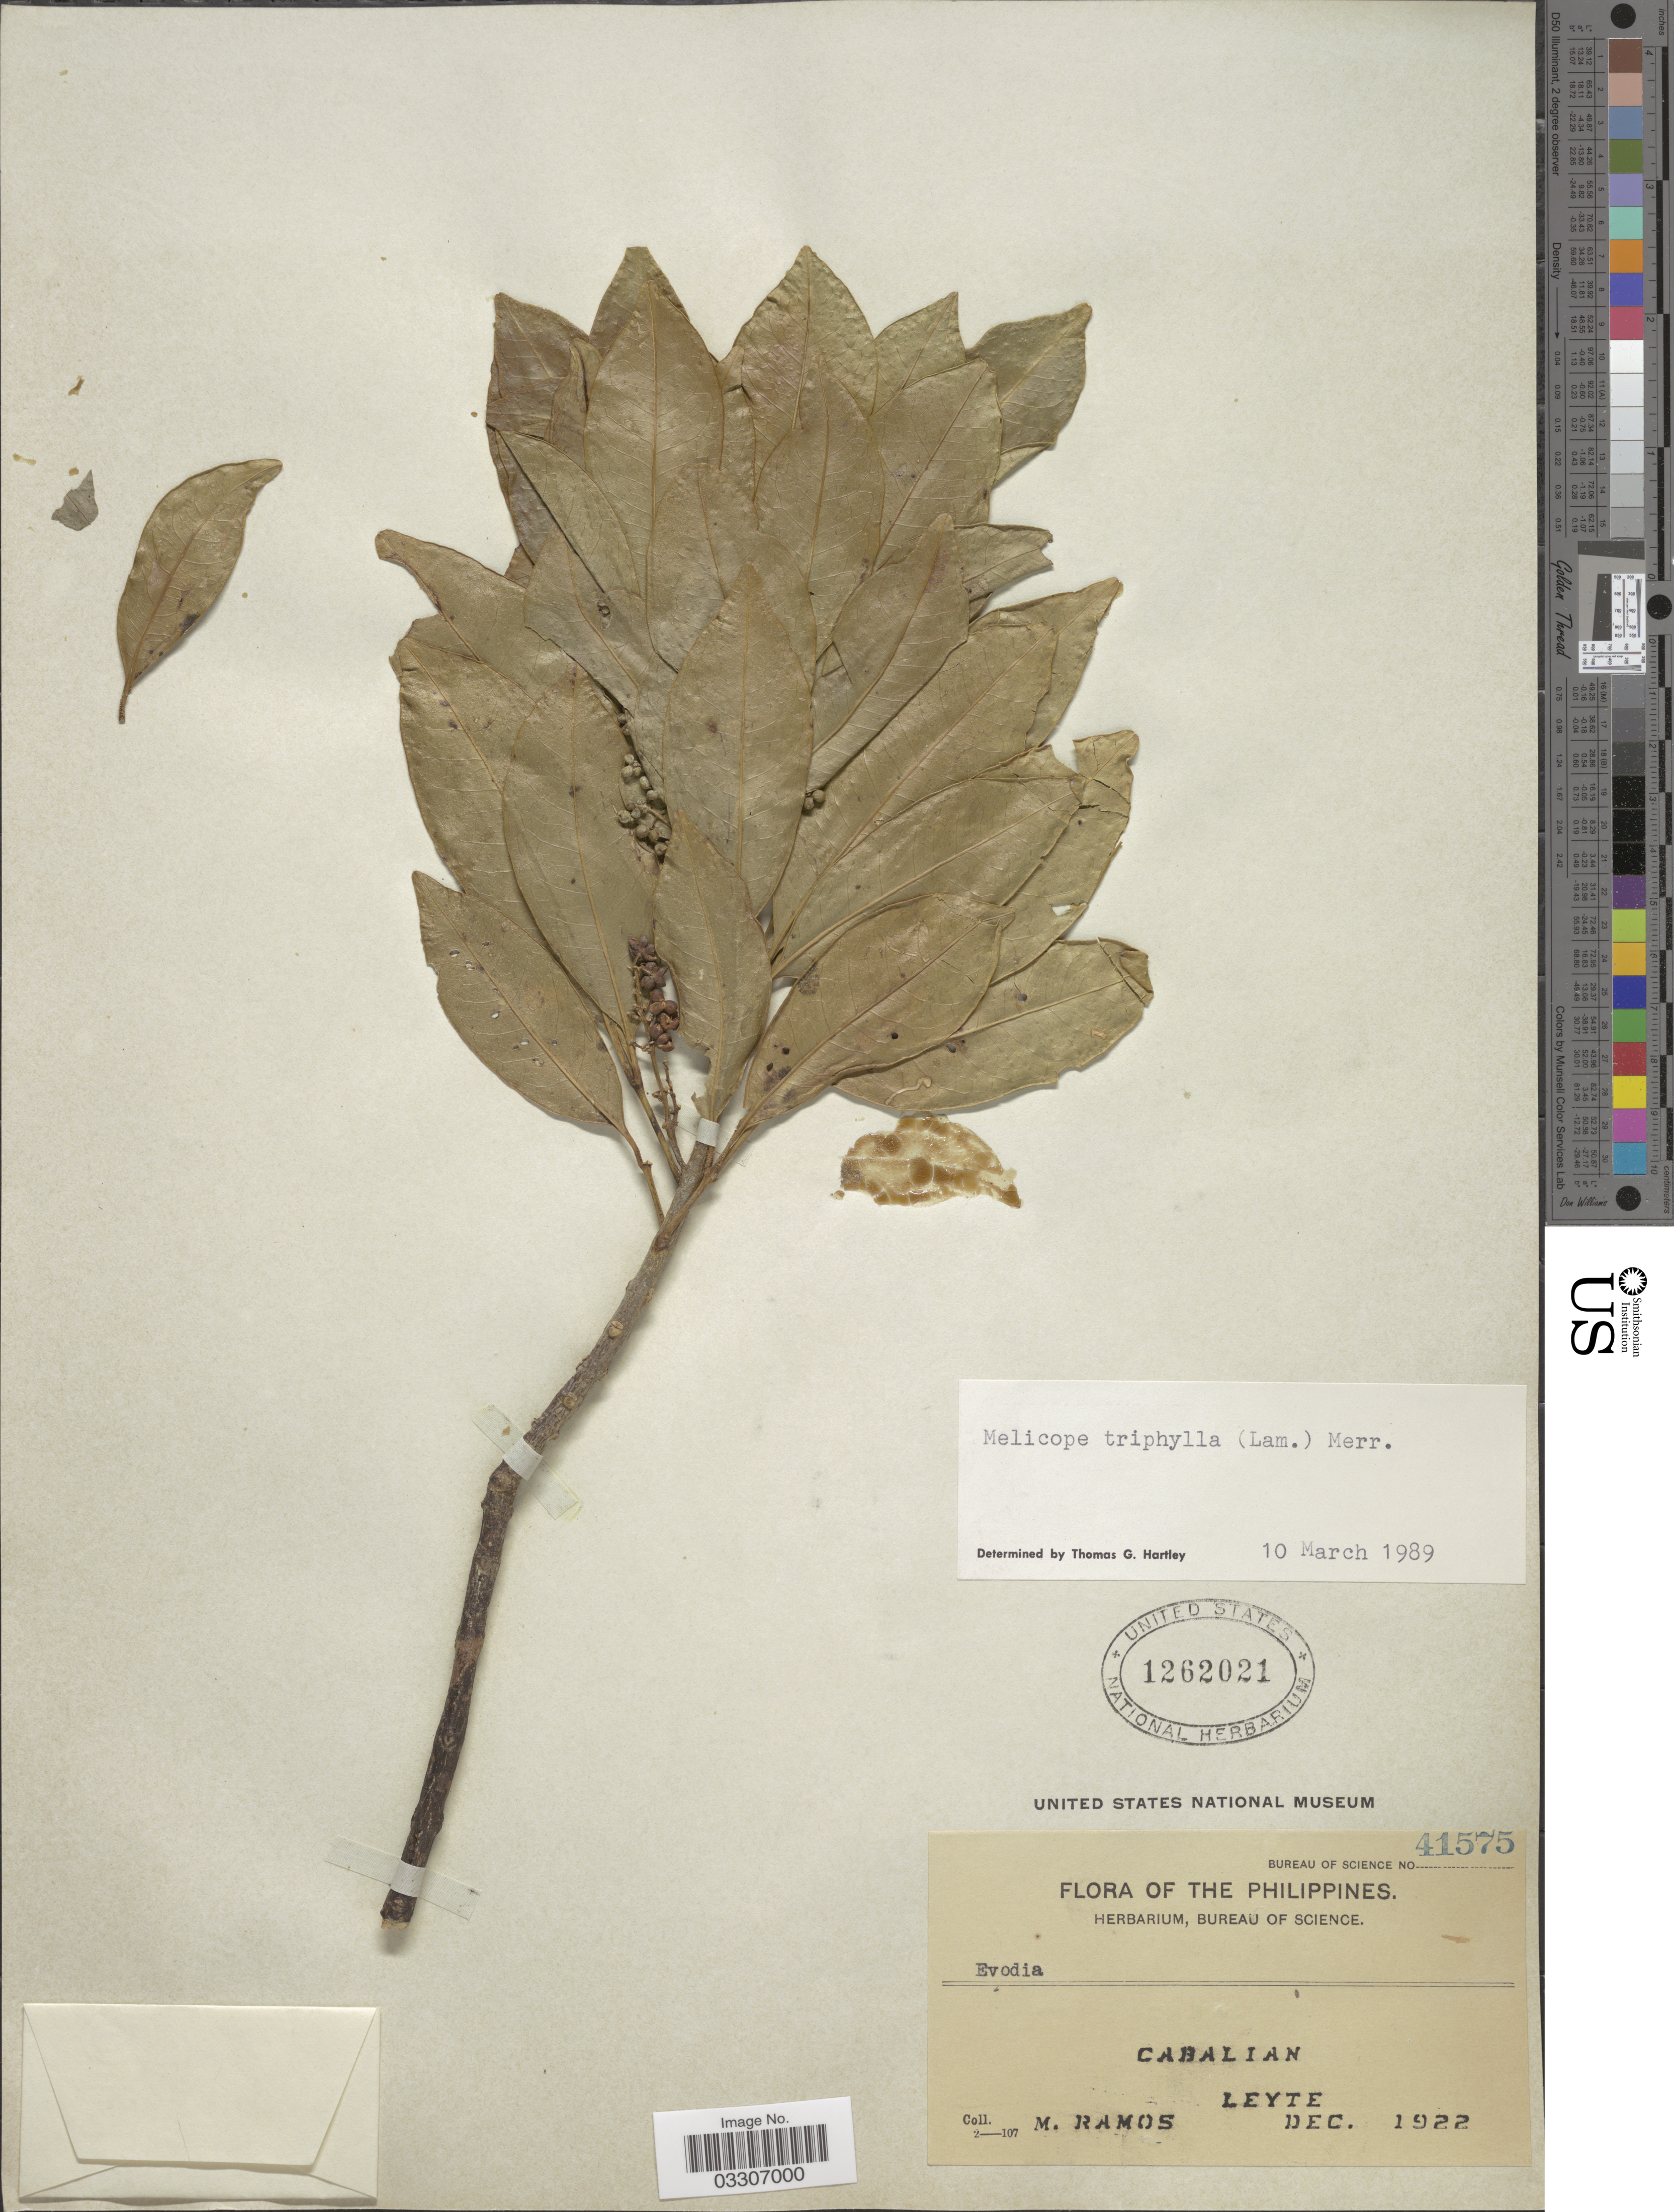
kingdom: Plantae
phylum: Tracheophyta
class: Magnoliopsida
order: Sapindales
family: Rutaceae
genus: Melicope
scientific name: Melicope triphylla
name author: (Lam.) Merr.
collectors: M. Ramos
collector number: Bureau of Science 41575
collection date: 1922-12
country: Philippines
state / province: Eastern Visayas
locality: Cabalian, Leyte.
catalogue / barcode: US 1262021